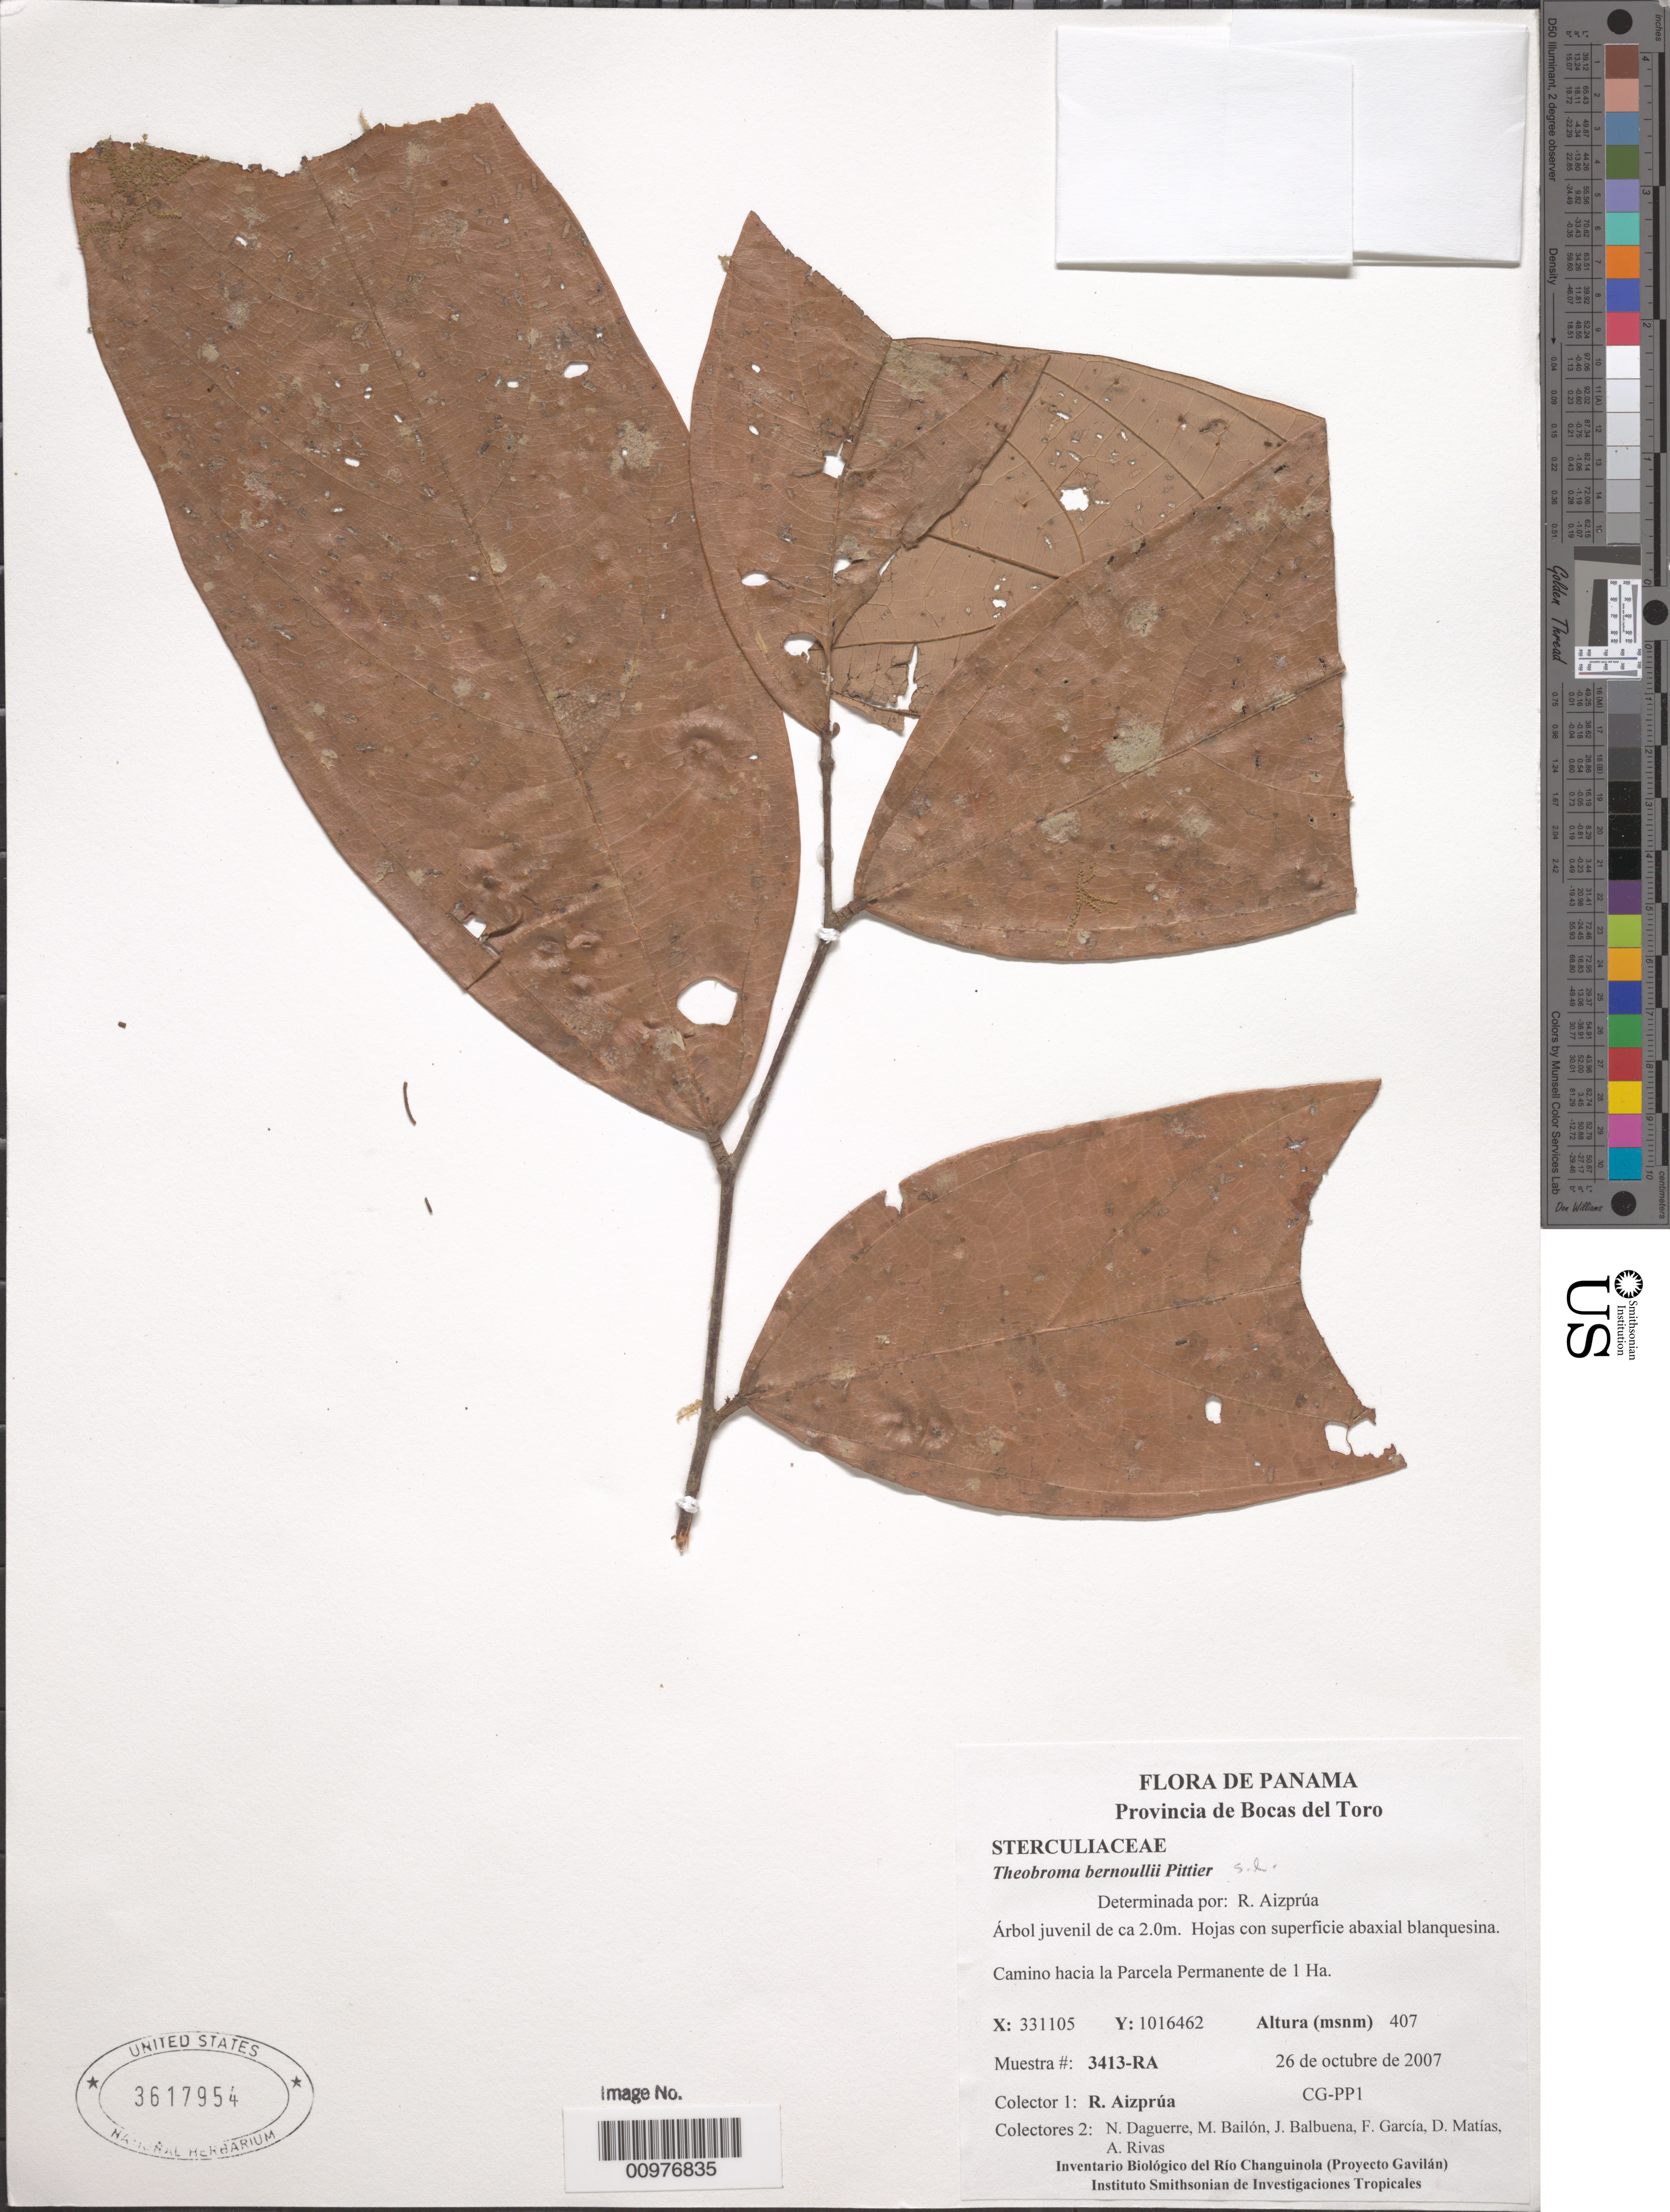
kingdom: Plantae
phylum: Tracheophyta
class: Magnoliopsida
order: Malvales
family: Malvaceae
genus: Theobroma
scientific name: Theobroma glaucum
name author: H. Karst.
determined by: Dorr, L. J., (BOT), Smithsonian Institution - National Museum of Natural History (UNITED STATES)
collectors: R. Aizprúa et al.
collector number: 3413-RA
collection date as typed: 26 de octubre de 2007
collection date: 2007-10-26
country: Panama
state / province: Bocas del Toro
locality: Camino hacia la Parcela Permananete de 1 Ha.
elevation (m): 407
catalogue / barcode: US 3617954